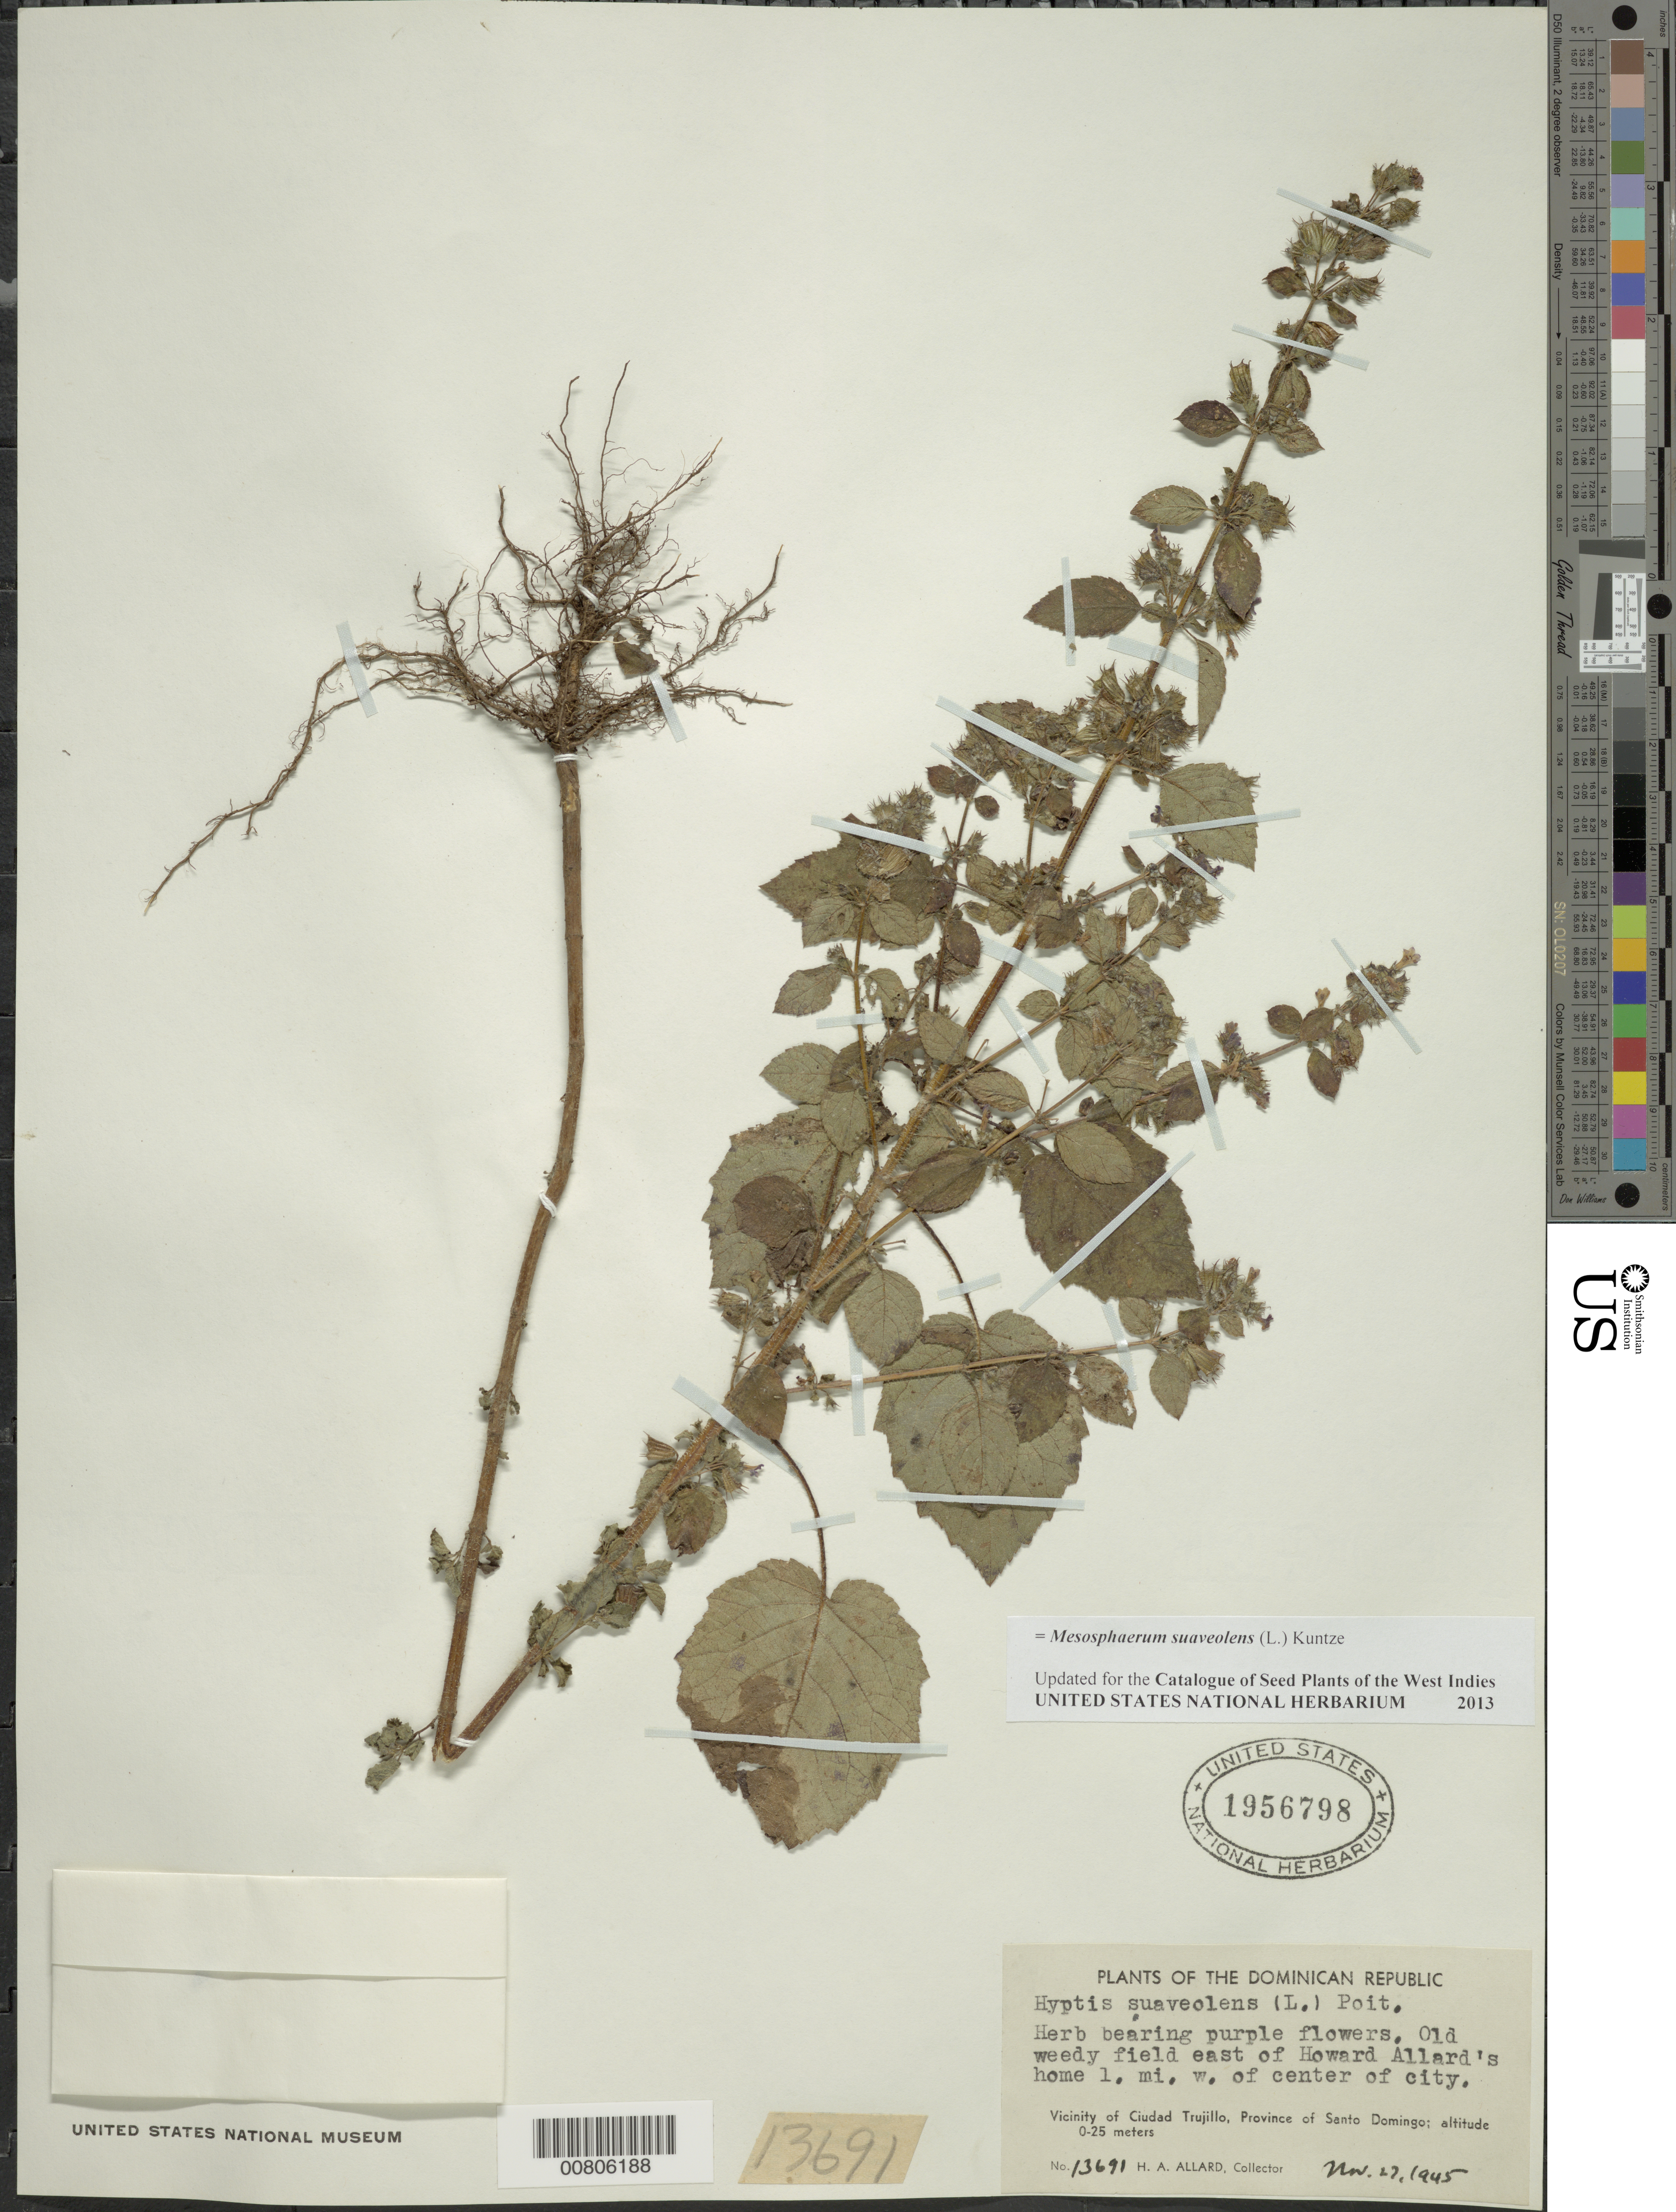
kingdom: Plantae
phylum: Tracheophyta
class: Magnoliopsida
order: Lamiales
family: Lamiaceae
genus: Mesosphaerum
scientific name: Mesosphaerum suaveolens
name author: (L.) Kuntze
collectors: H. A. Allard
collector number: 13691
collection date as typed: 27 Nov 1945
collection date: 1945-11-27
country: Dominican Republic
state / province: Distrito Nacional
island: Hispaniola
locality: Vicinity of Santo Domingo, E of Howad Allard's home 1 mi. W of center of city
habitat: Old weedy field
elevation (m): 0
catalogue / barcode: US 1956798